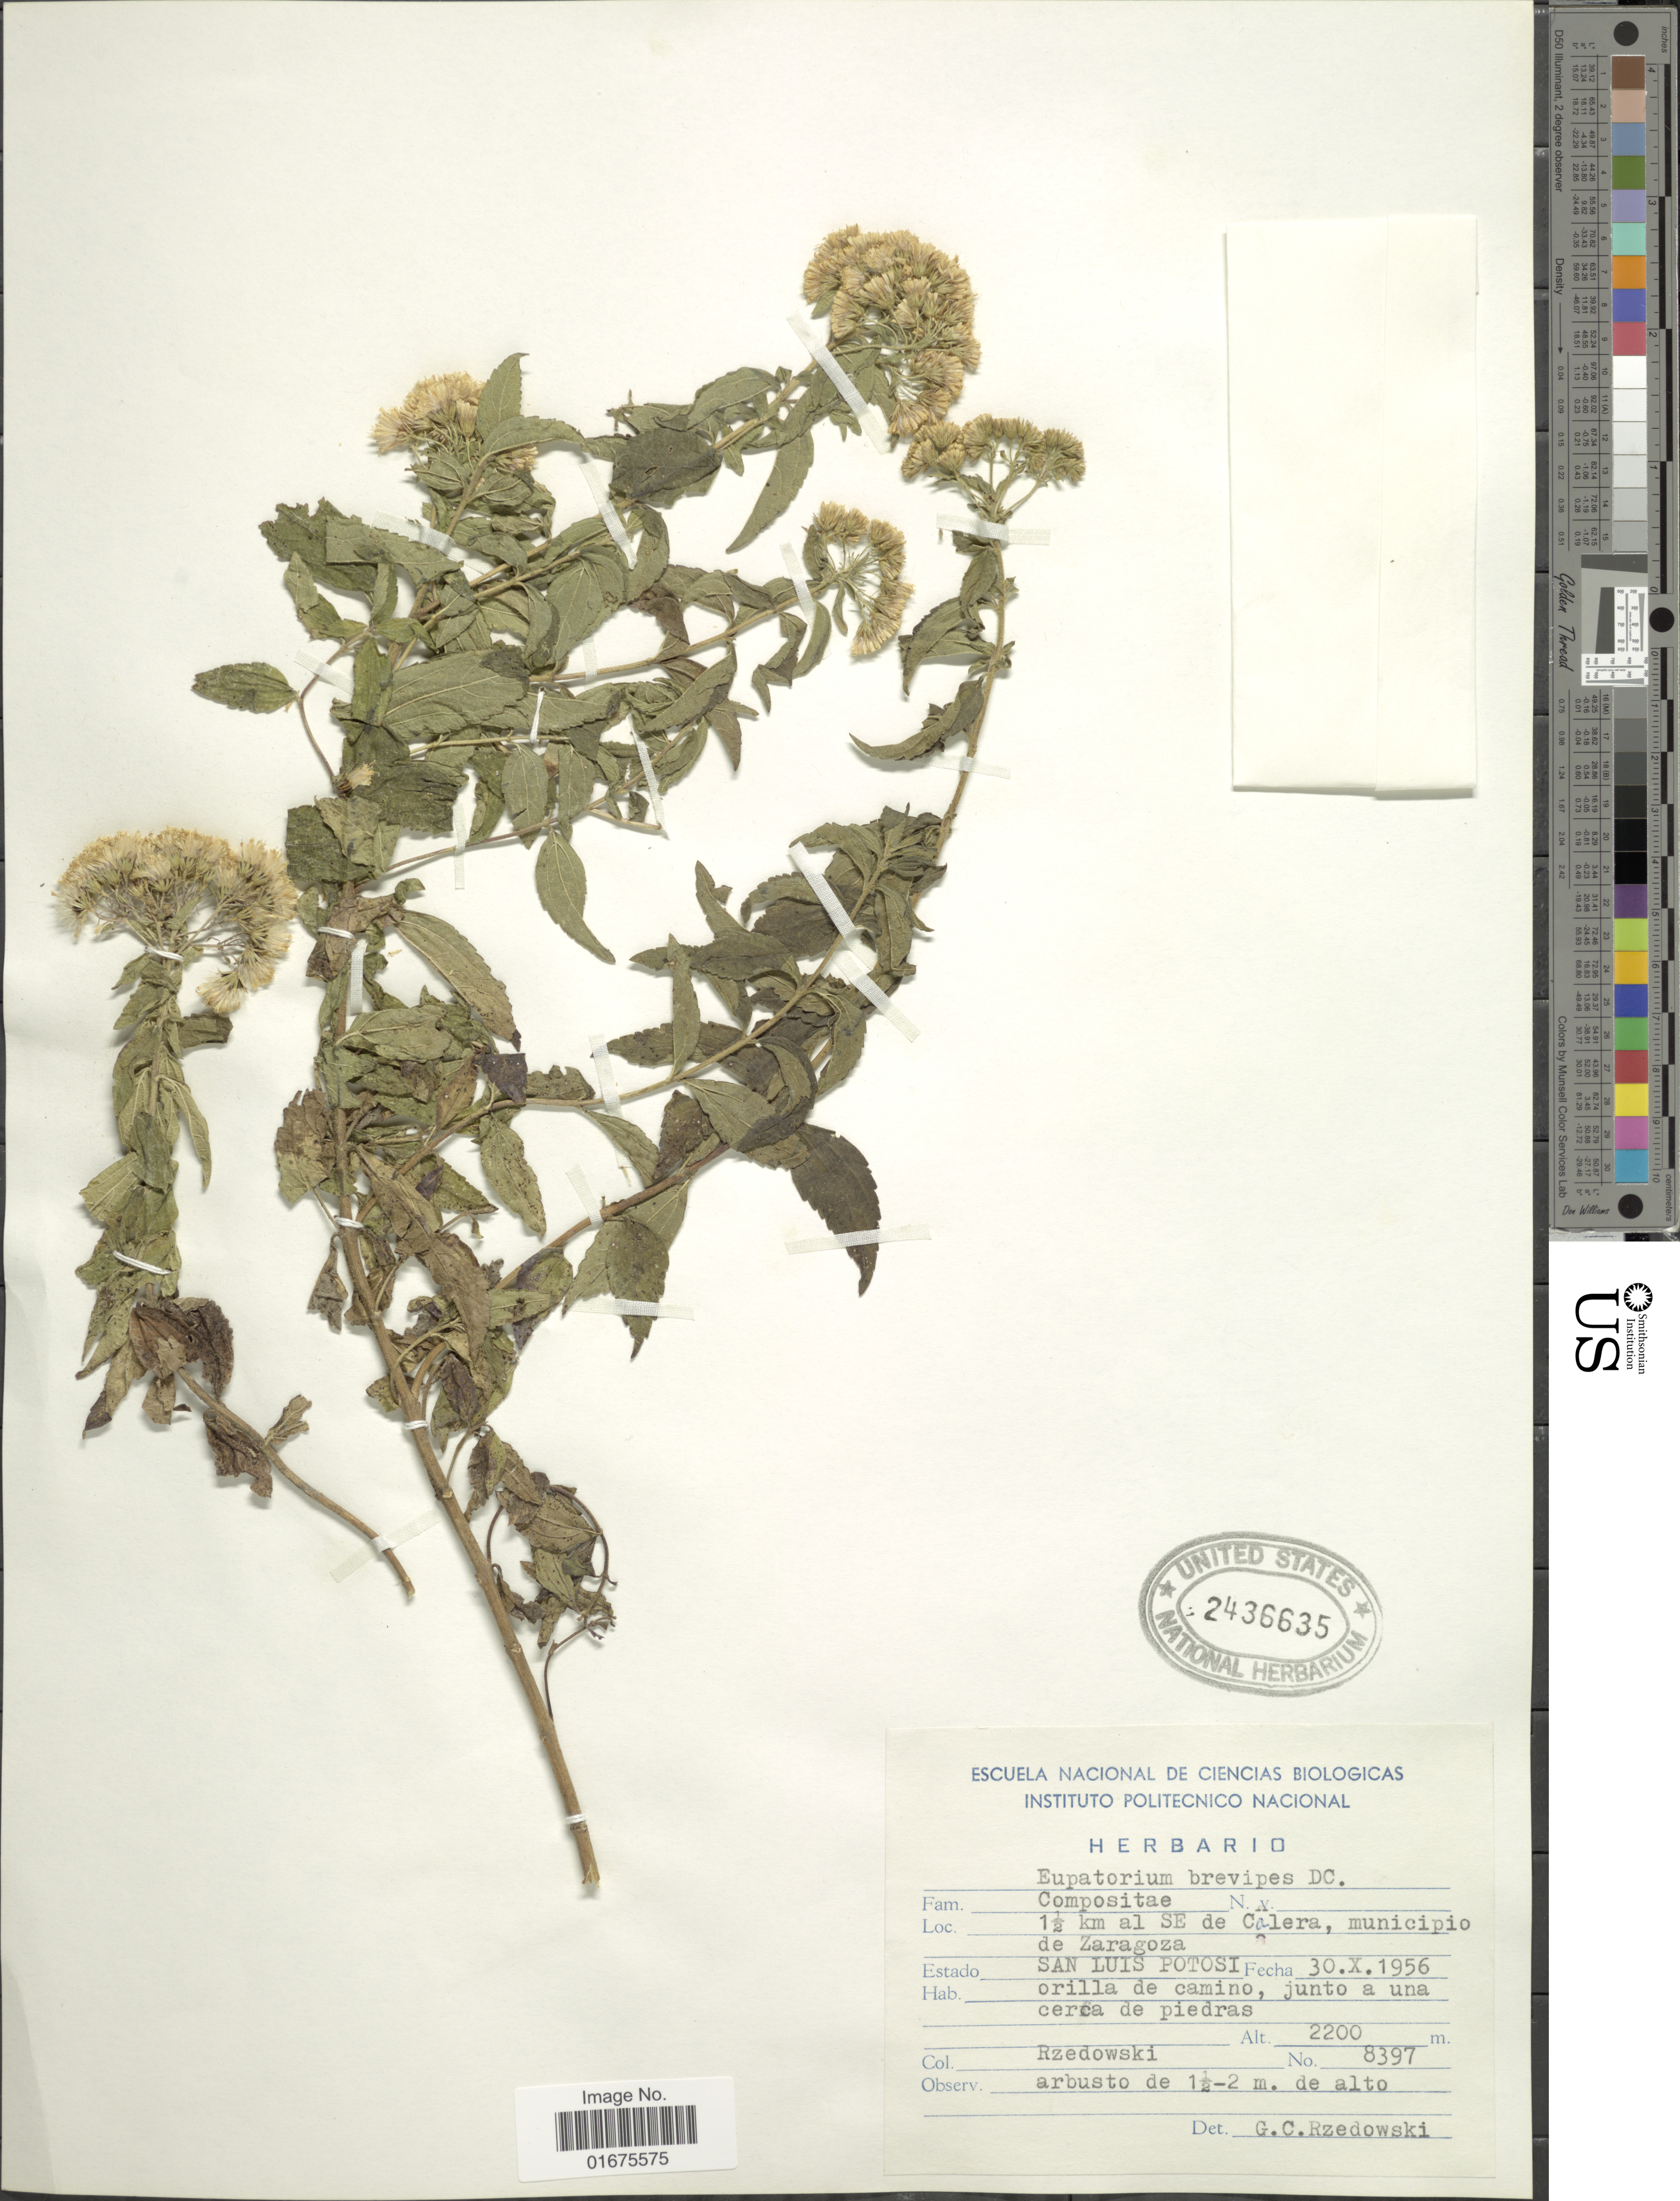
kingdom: Plantae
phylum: Tracheophyta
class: Magnoliopsida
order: Asterales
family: Asteraceae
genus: Ageratina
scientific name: Ageratina brevipes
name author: (DC.) R.M. King & H. Rob.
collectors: Rzedowski, --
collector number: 8397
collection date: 1956-10-30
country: Mexico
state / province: San Luis Potosí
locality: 1 ½ km al SE de Calera, muncipio de Zaragoza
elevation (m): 2200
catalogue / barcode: US 2436635